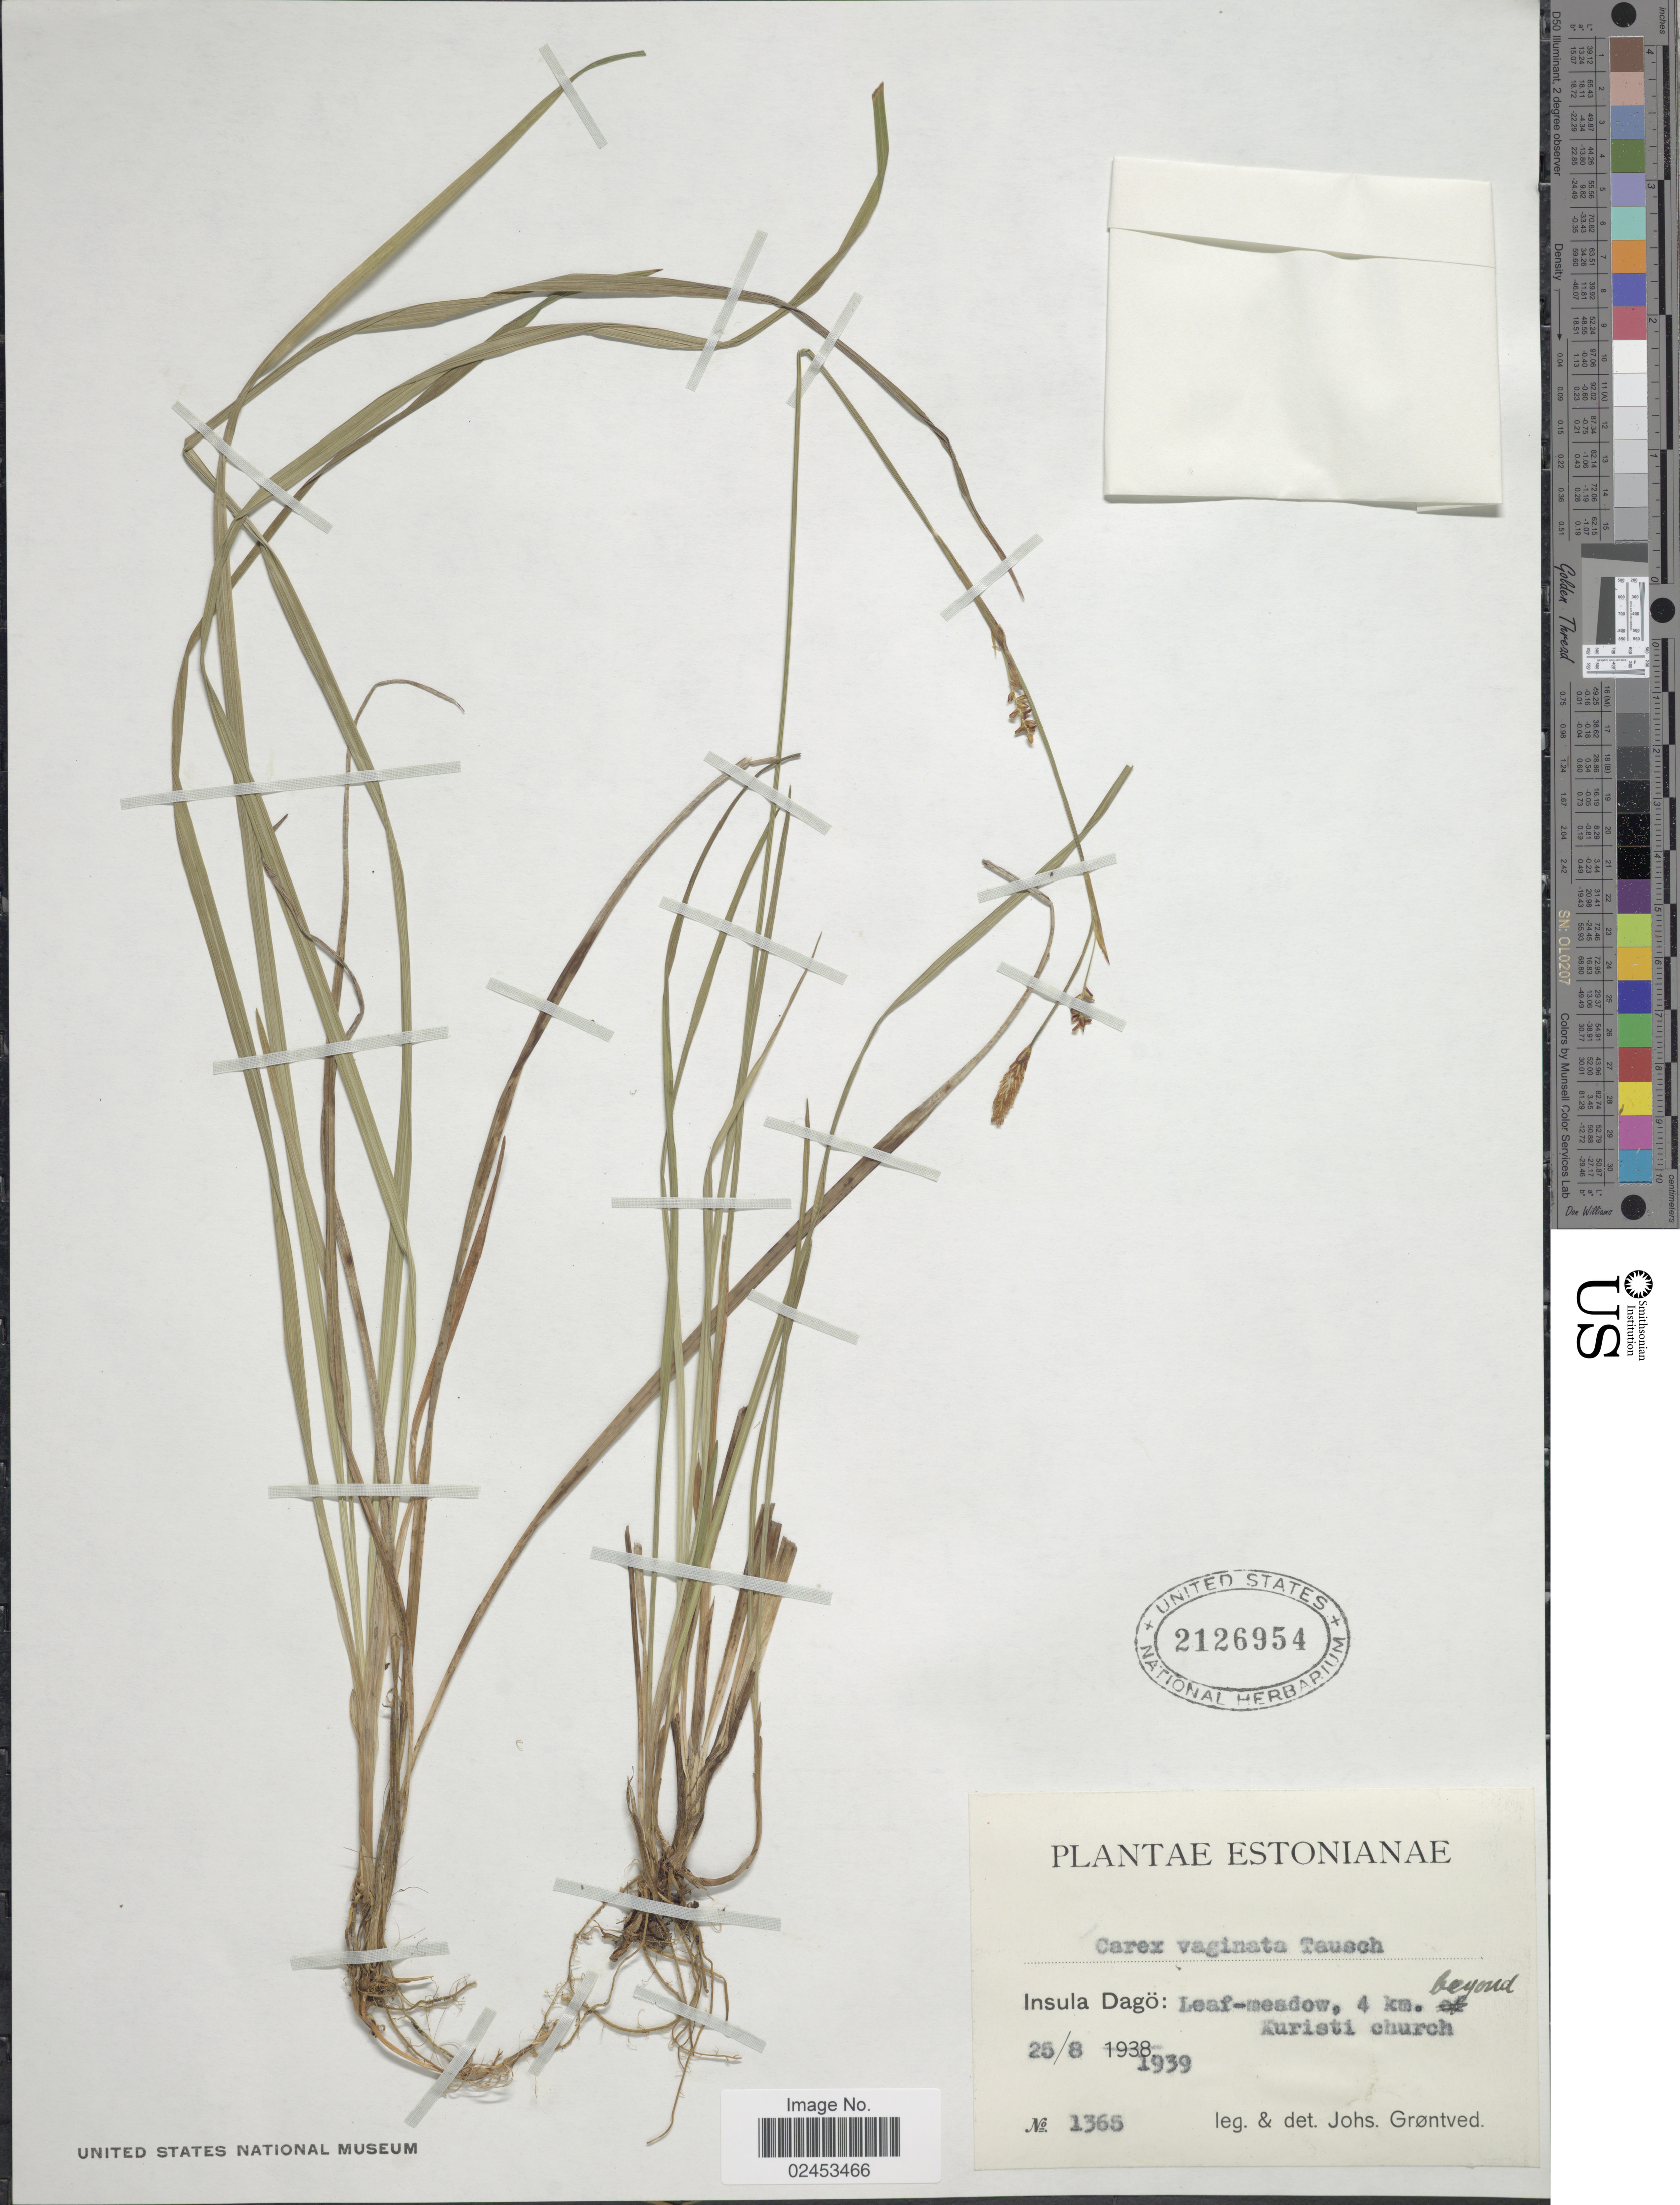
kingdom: Plantae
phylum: Tracheophyta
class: Liliopsida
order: Poales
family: Cyperaceae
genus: Carex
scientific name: Carex vaginata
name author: Tausch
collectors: J. Grøntved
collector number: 1365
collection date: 1939-08-25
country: Estonia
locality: Estonianae, Insula Dagö: Leaf-meadow, 4 km beyond Kuristi church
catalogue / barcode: US 2126954